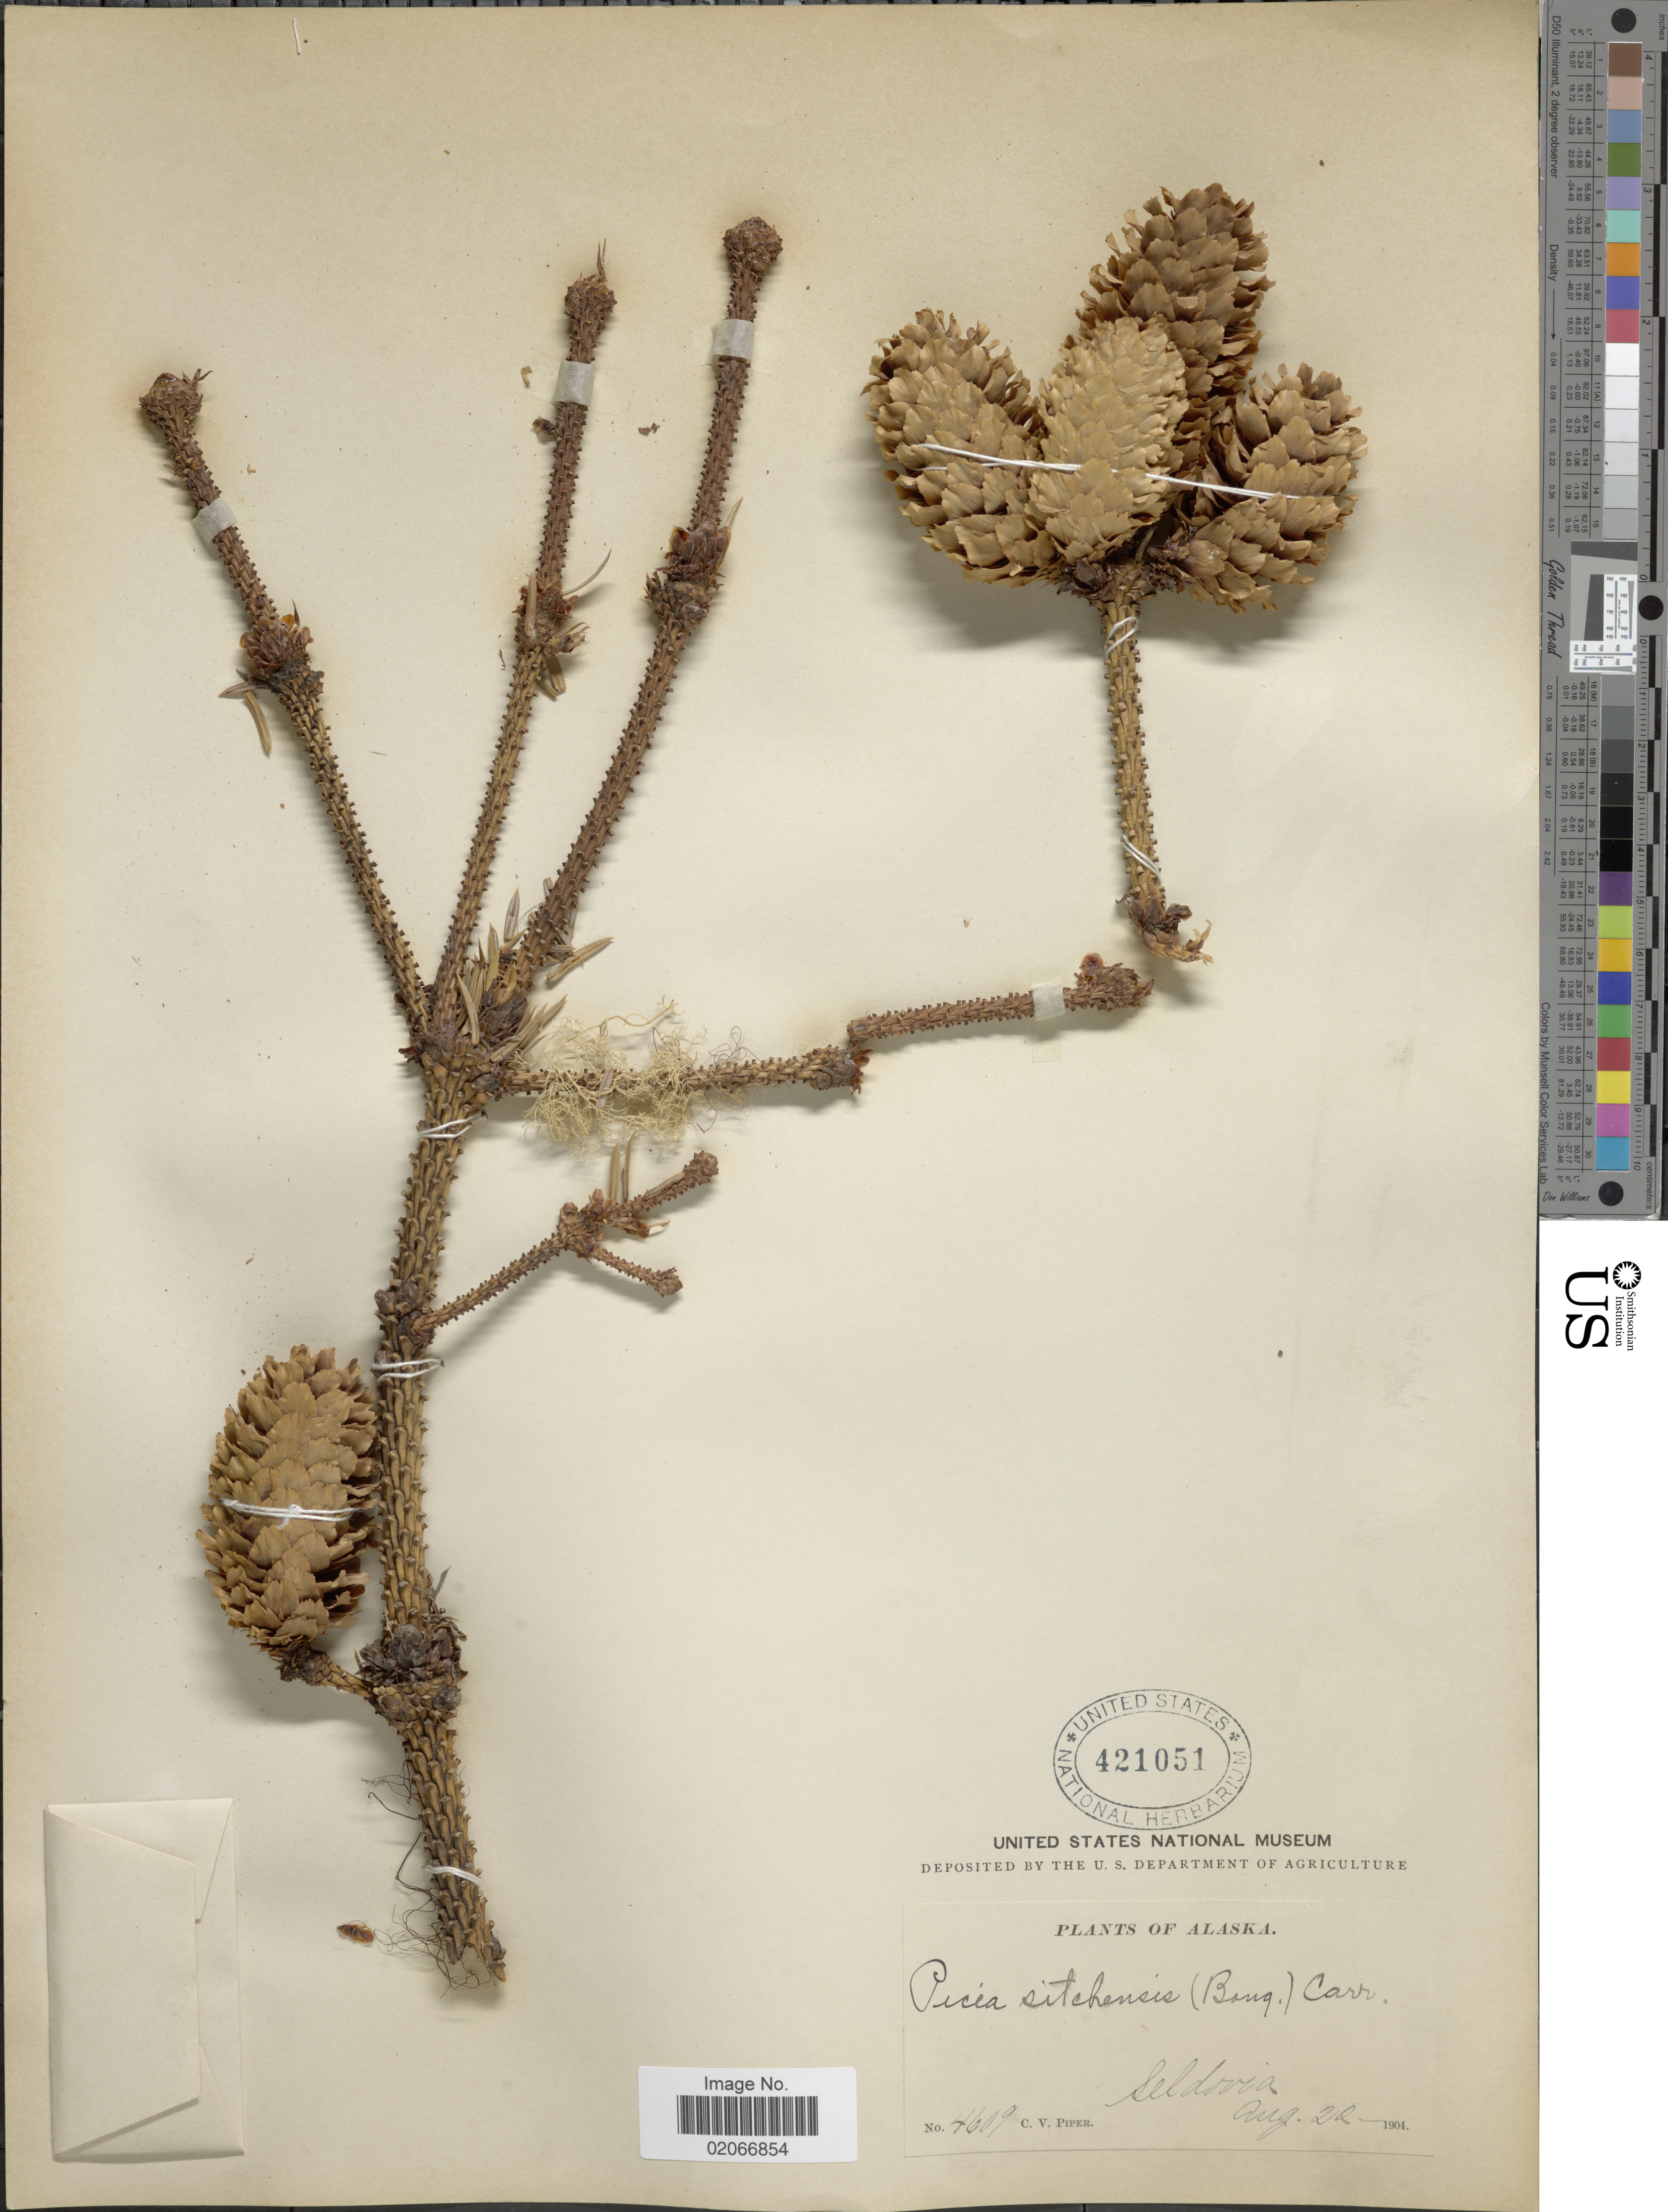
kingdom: Plantae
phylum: Tracheophyta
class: Pinopsida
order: Pinales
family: Pinaceae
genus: Picea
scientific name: Picea sitchensis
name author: (Bong.) Carrière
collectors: C. V. Piper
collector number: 4609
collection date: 1904-08-22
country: United States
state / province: Alaska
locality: Seldovia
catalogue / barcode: US 421051